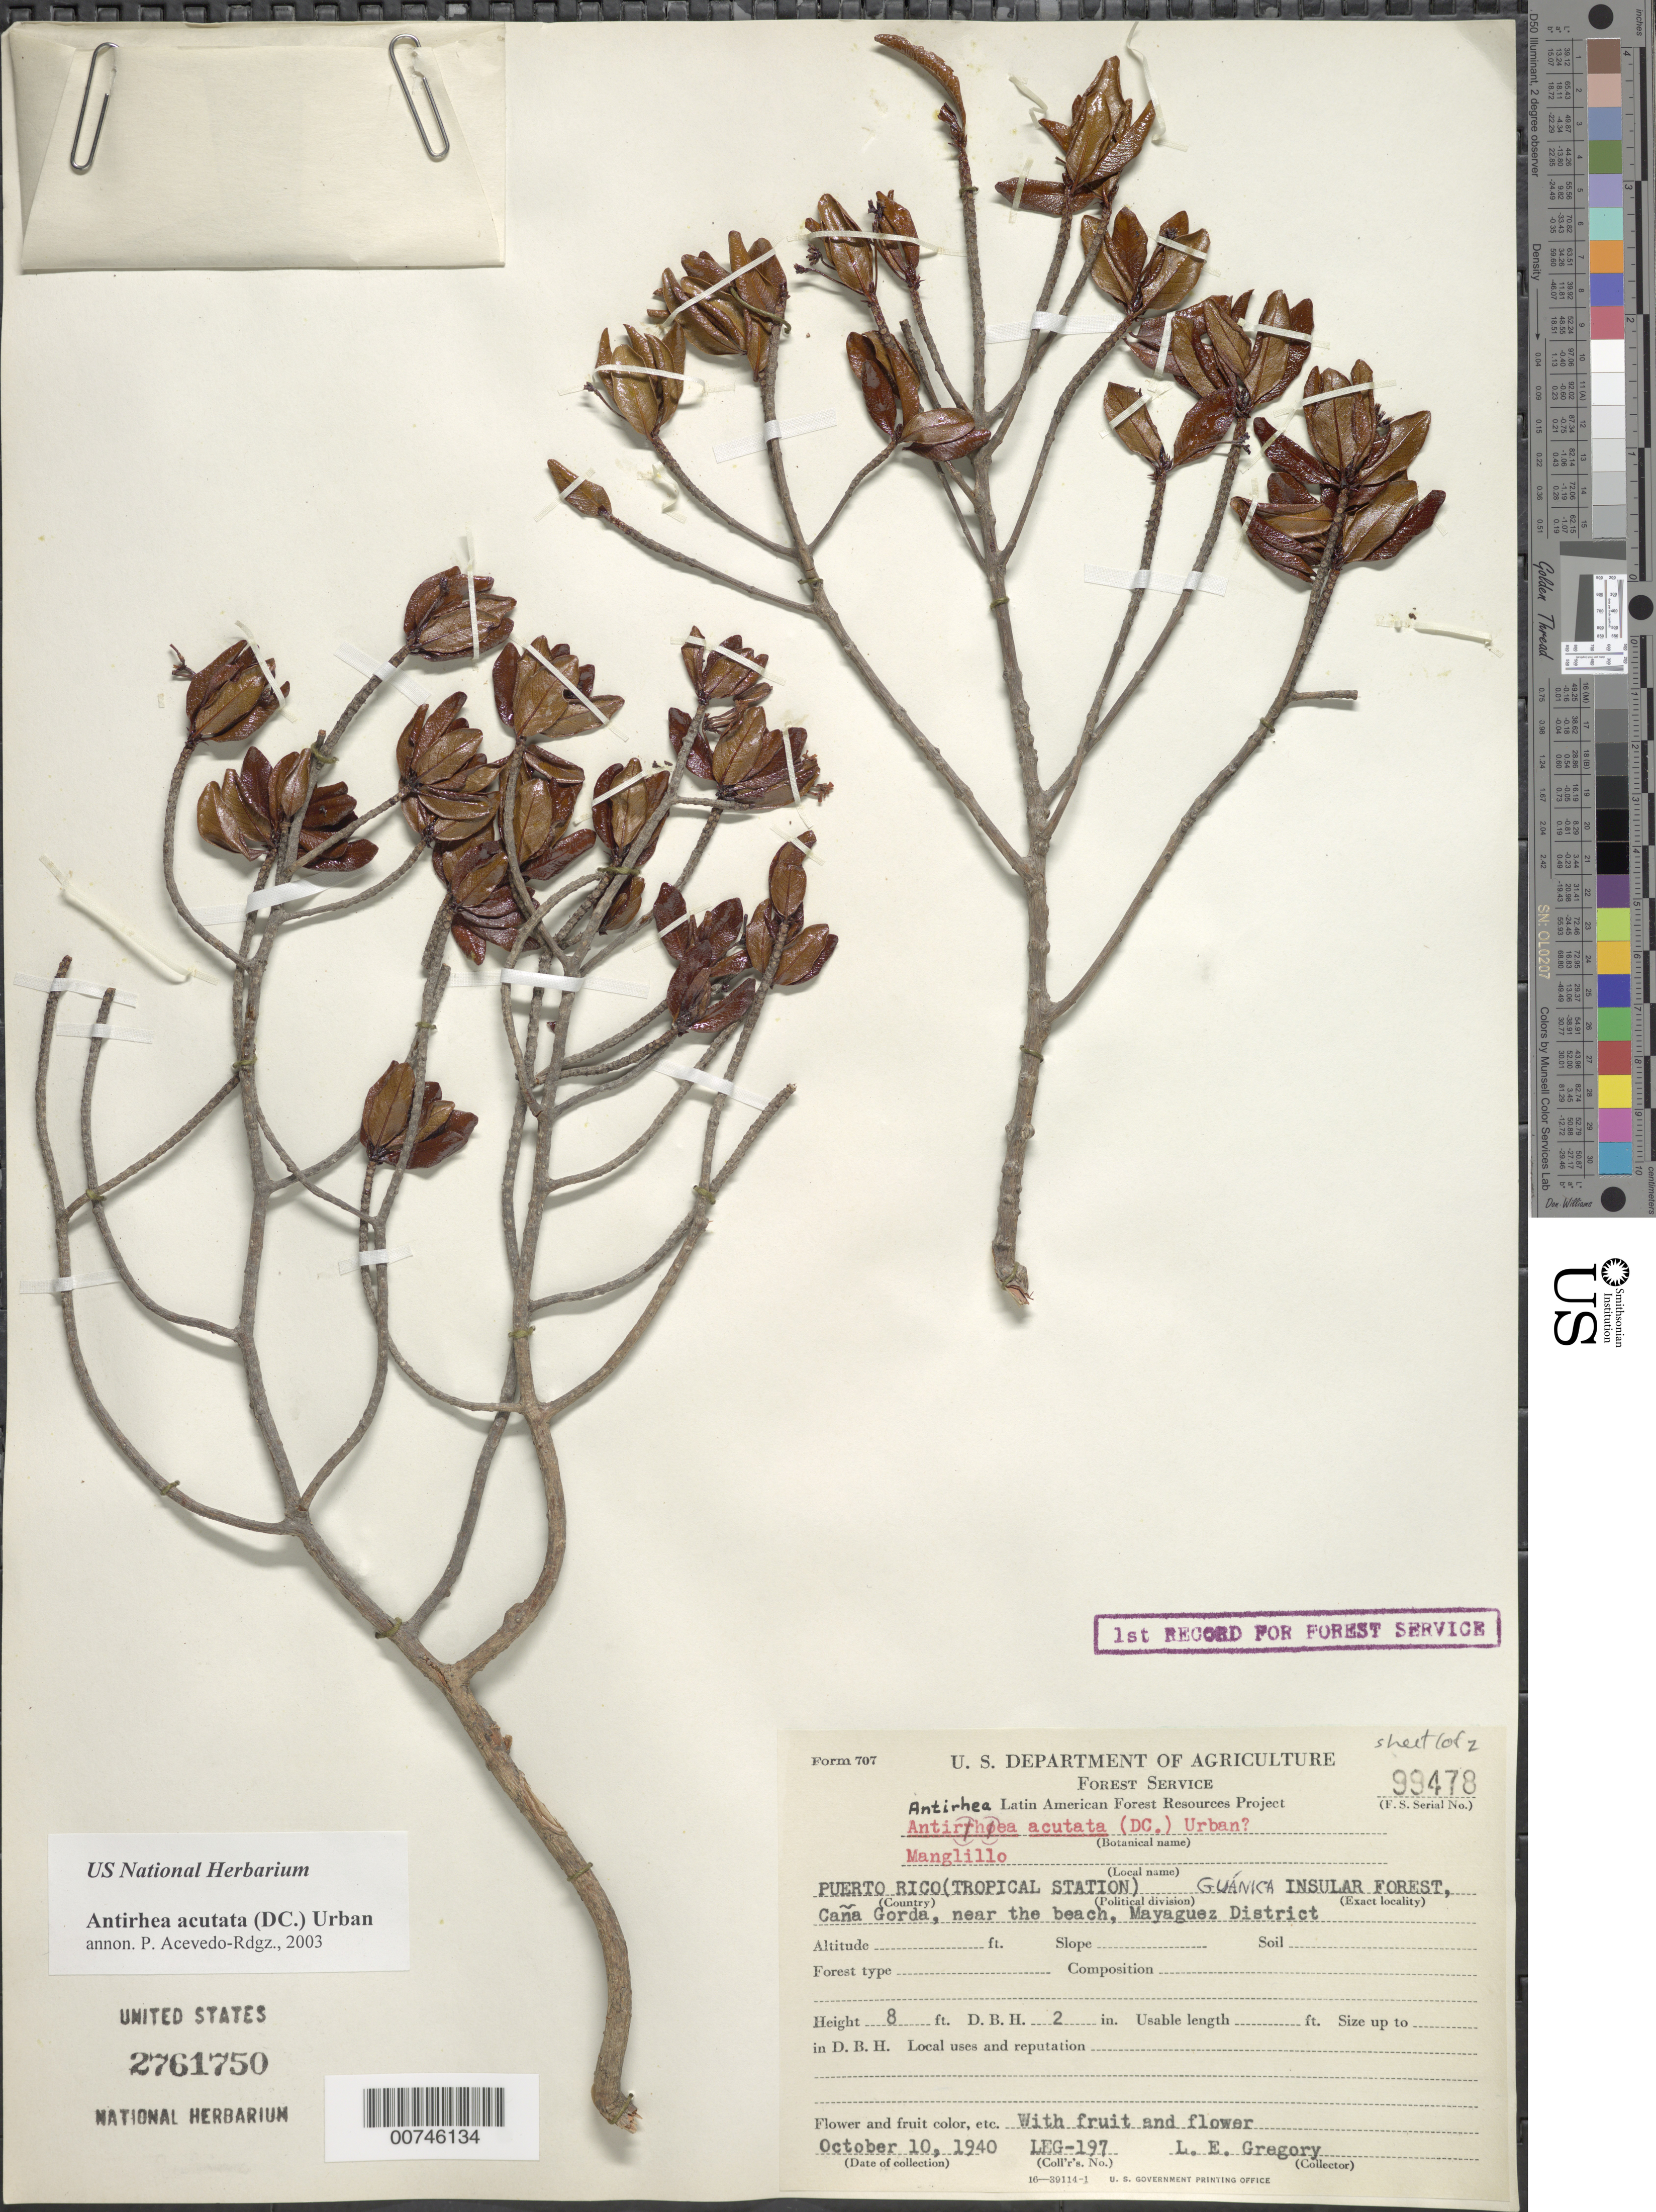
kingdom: Plantae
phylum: Tracheophyta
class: Magnoliopsida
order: Gentianales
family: Rubiaceae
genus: Stenostomum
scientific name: Stenostomum acutatum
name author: DC.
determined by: Acevedo-Rodríguez, P., (BOT), Smithsonian Institution - National Museum of Natural History (UNITED STATES)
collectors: L. E. Gregory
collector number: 197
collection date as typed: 10 Oct 1940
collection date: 1940-10-10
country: Puerto Rico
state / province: Guánica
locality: Guánica, Insular Forest, (Tropical station). Cña Gorda, near the beach, Mayaguez District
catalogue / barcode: US 2761750